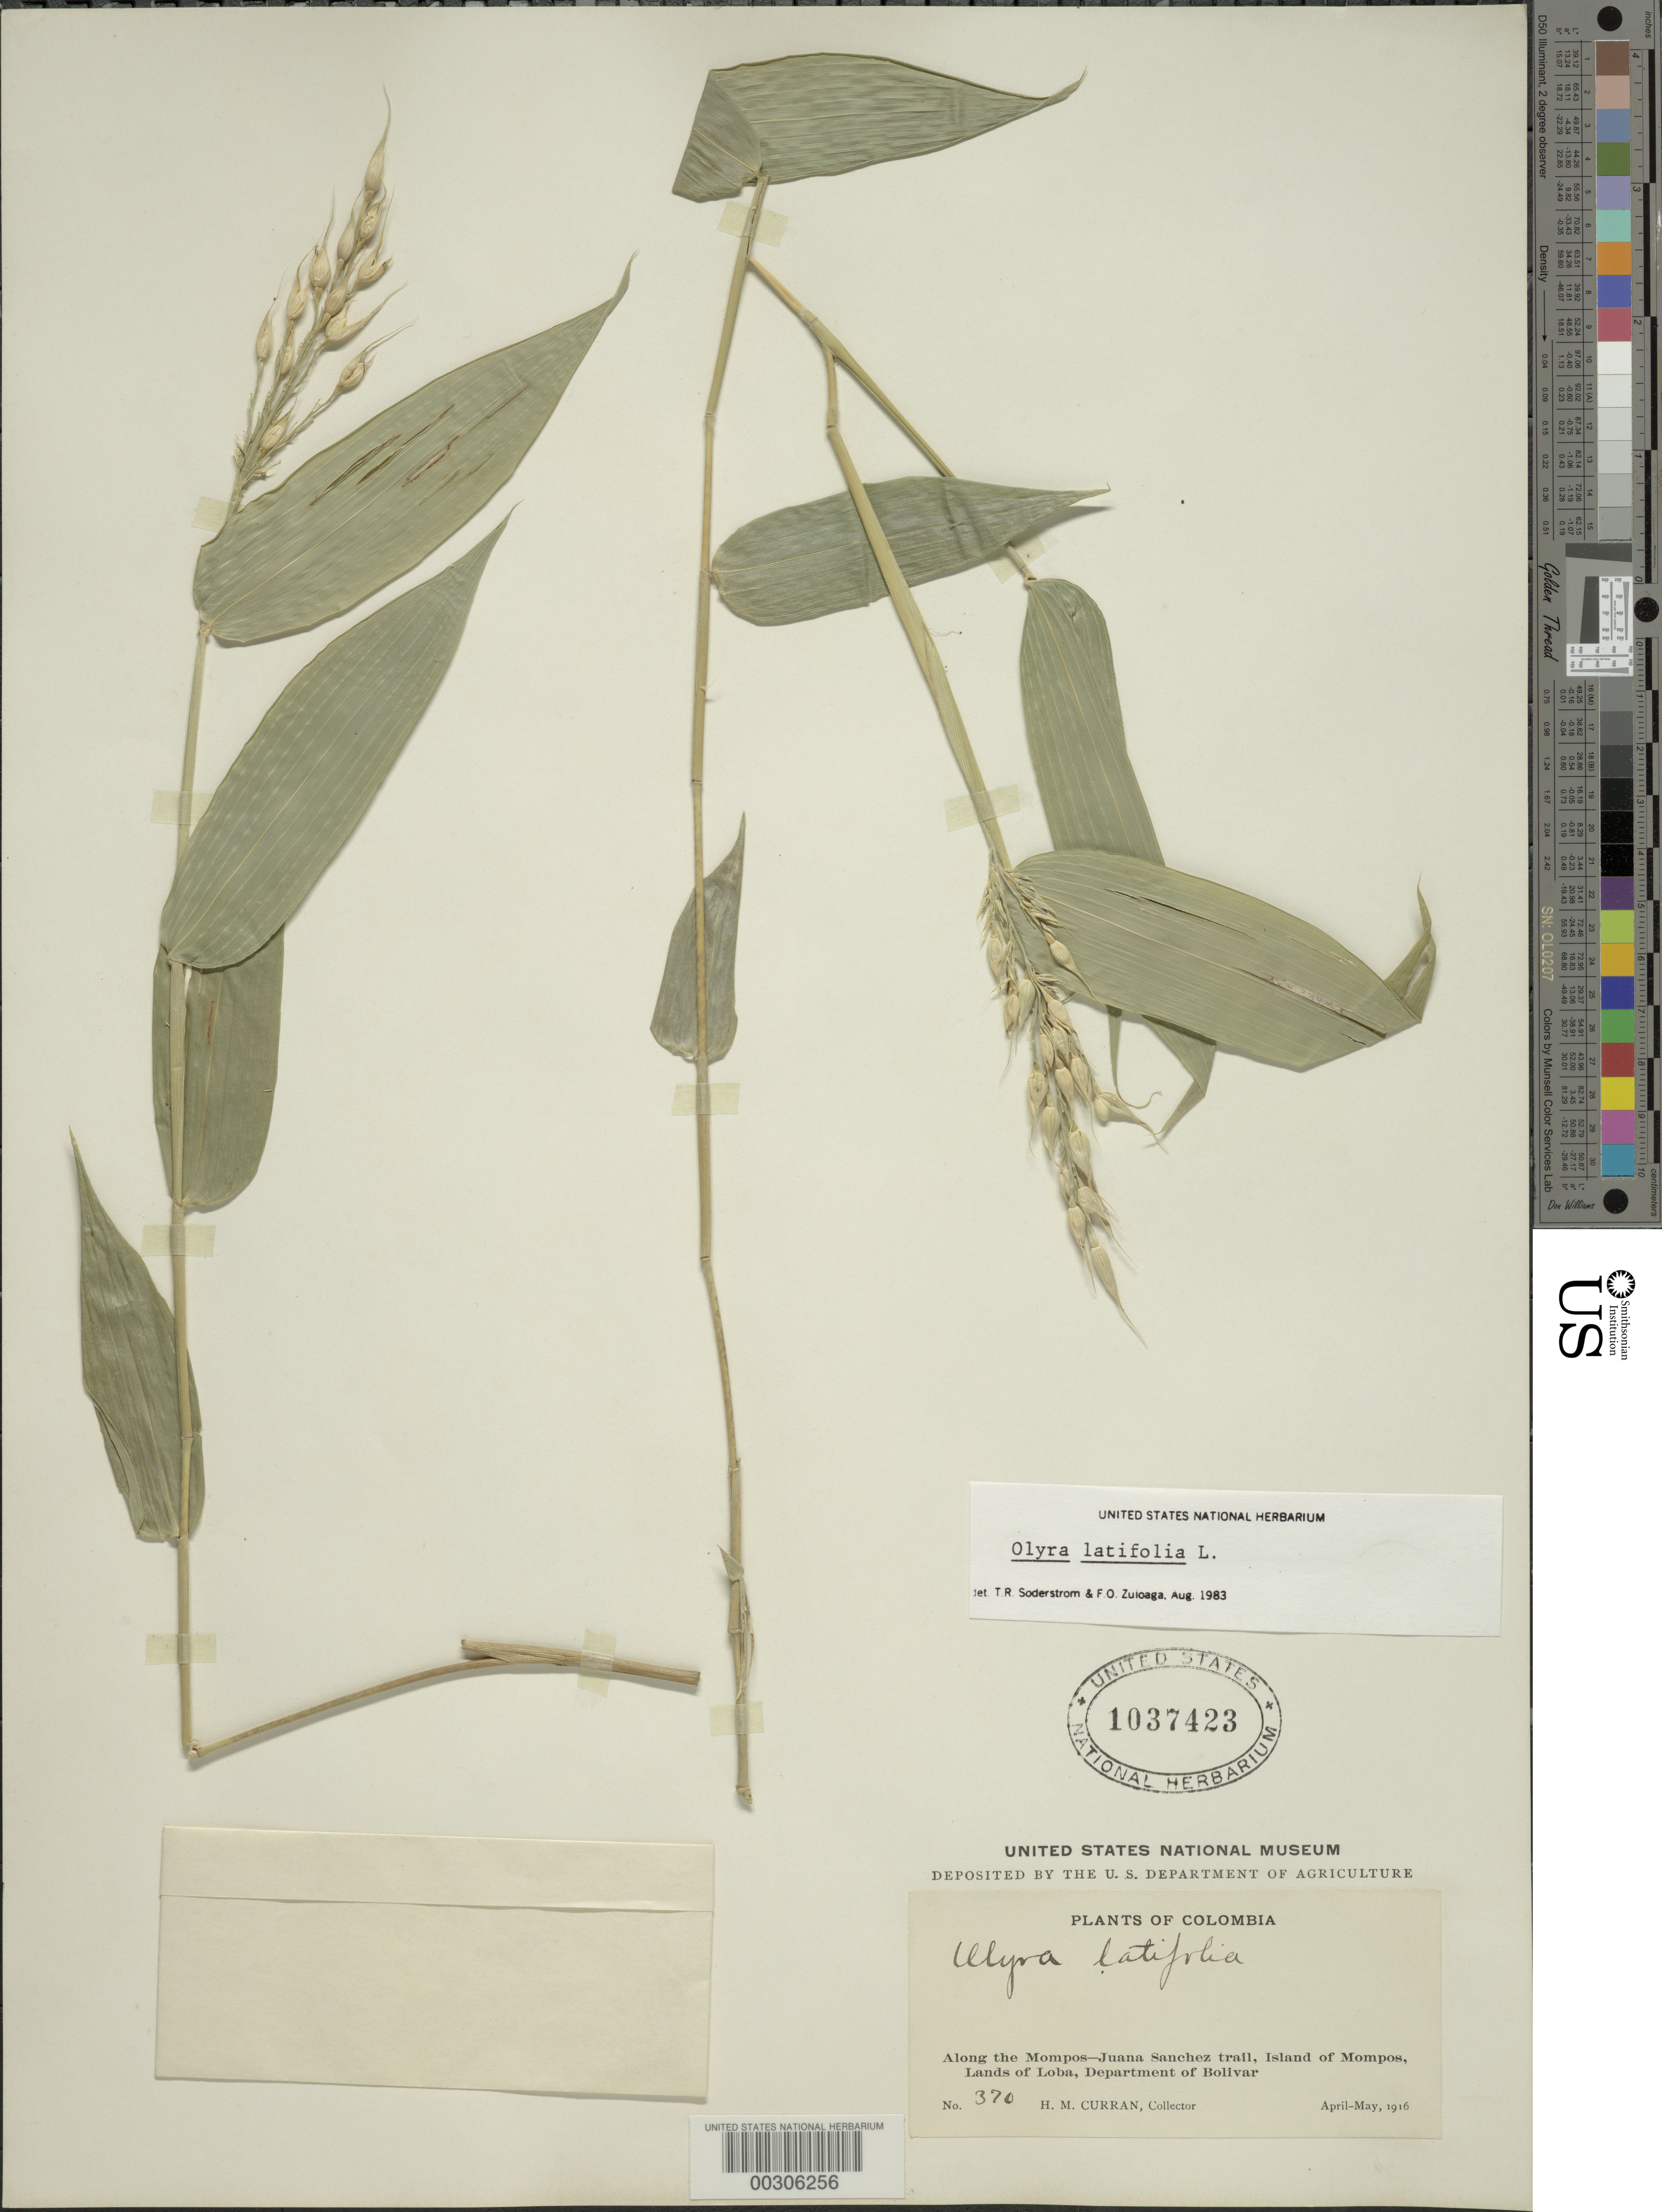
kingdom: Plantae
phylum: Tracheophyta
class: Liliopsida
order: Poales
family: Poaceae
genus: Olyra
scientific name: Olyra latifolia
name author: L.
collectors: H. M. Curran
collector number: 370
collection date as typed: Apr 1916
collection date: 1916-04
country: Colombia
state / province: Bolívar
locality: Mompos Islands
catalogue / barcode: US 1037423